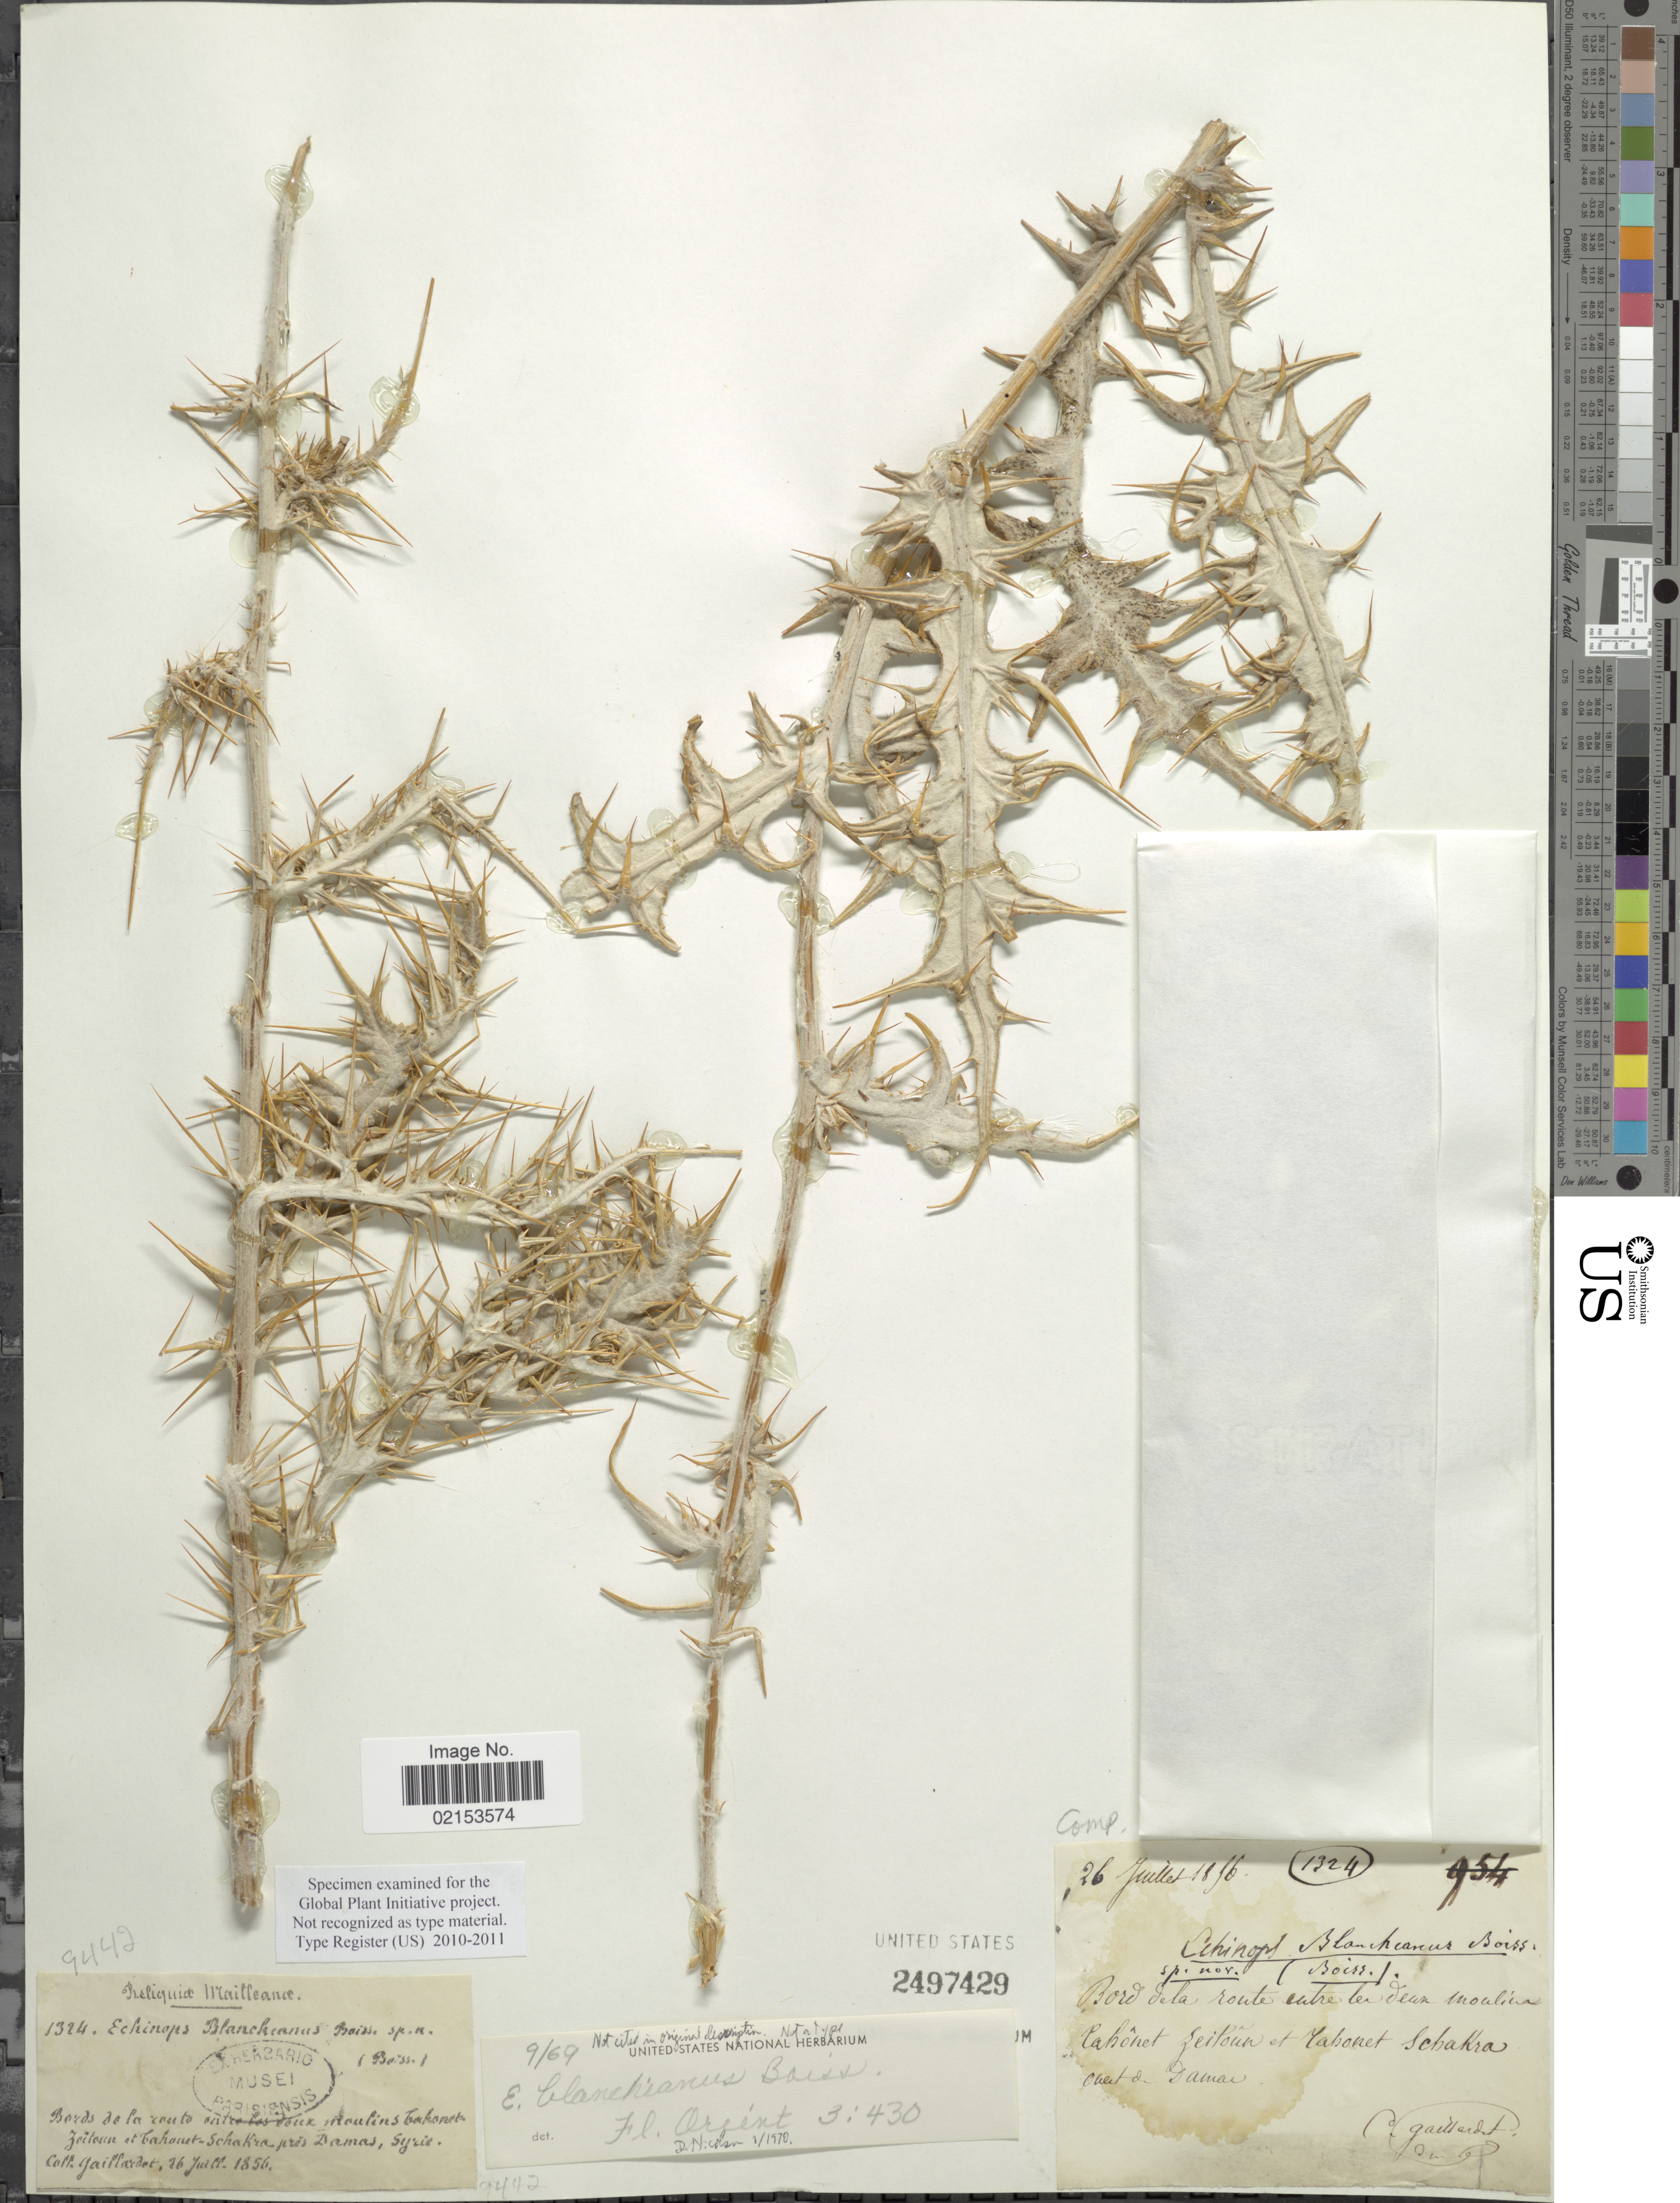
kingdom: Plantae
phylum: Tracheophyta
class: Magnoliopsida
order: Asterales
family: Asteraceae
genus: Echinops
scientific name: Echinops blanchianus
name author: Boiss.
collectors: C. Gaillardot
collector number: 1324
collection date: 1876-07-26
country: Syria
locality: Bord de la route entre les deux moulica Tahonet zeilloun et tabonet Schakra cheut a Damai. [interpreted]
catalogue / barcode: US 2497429